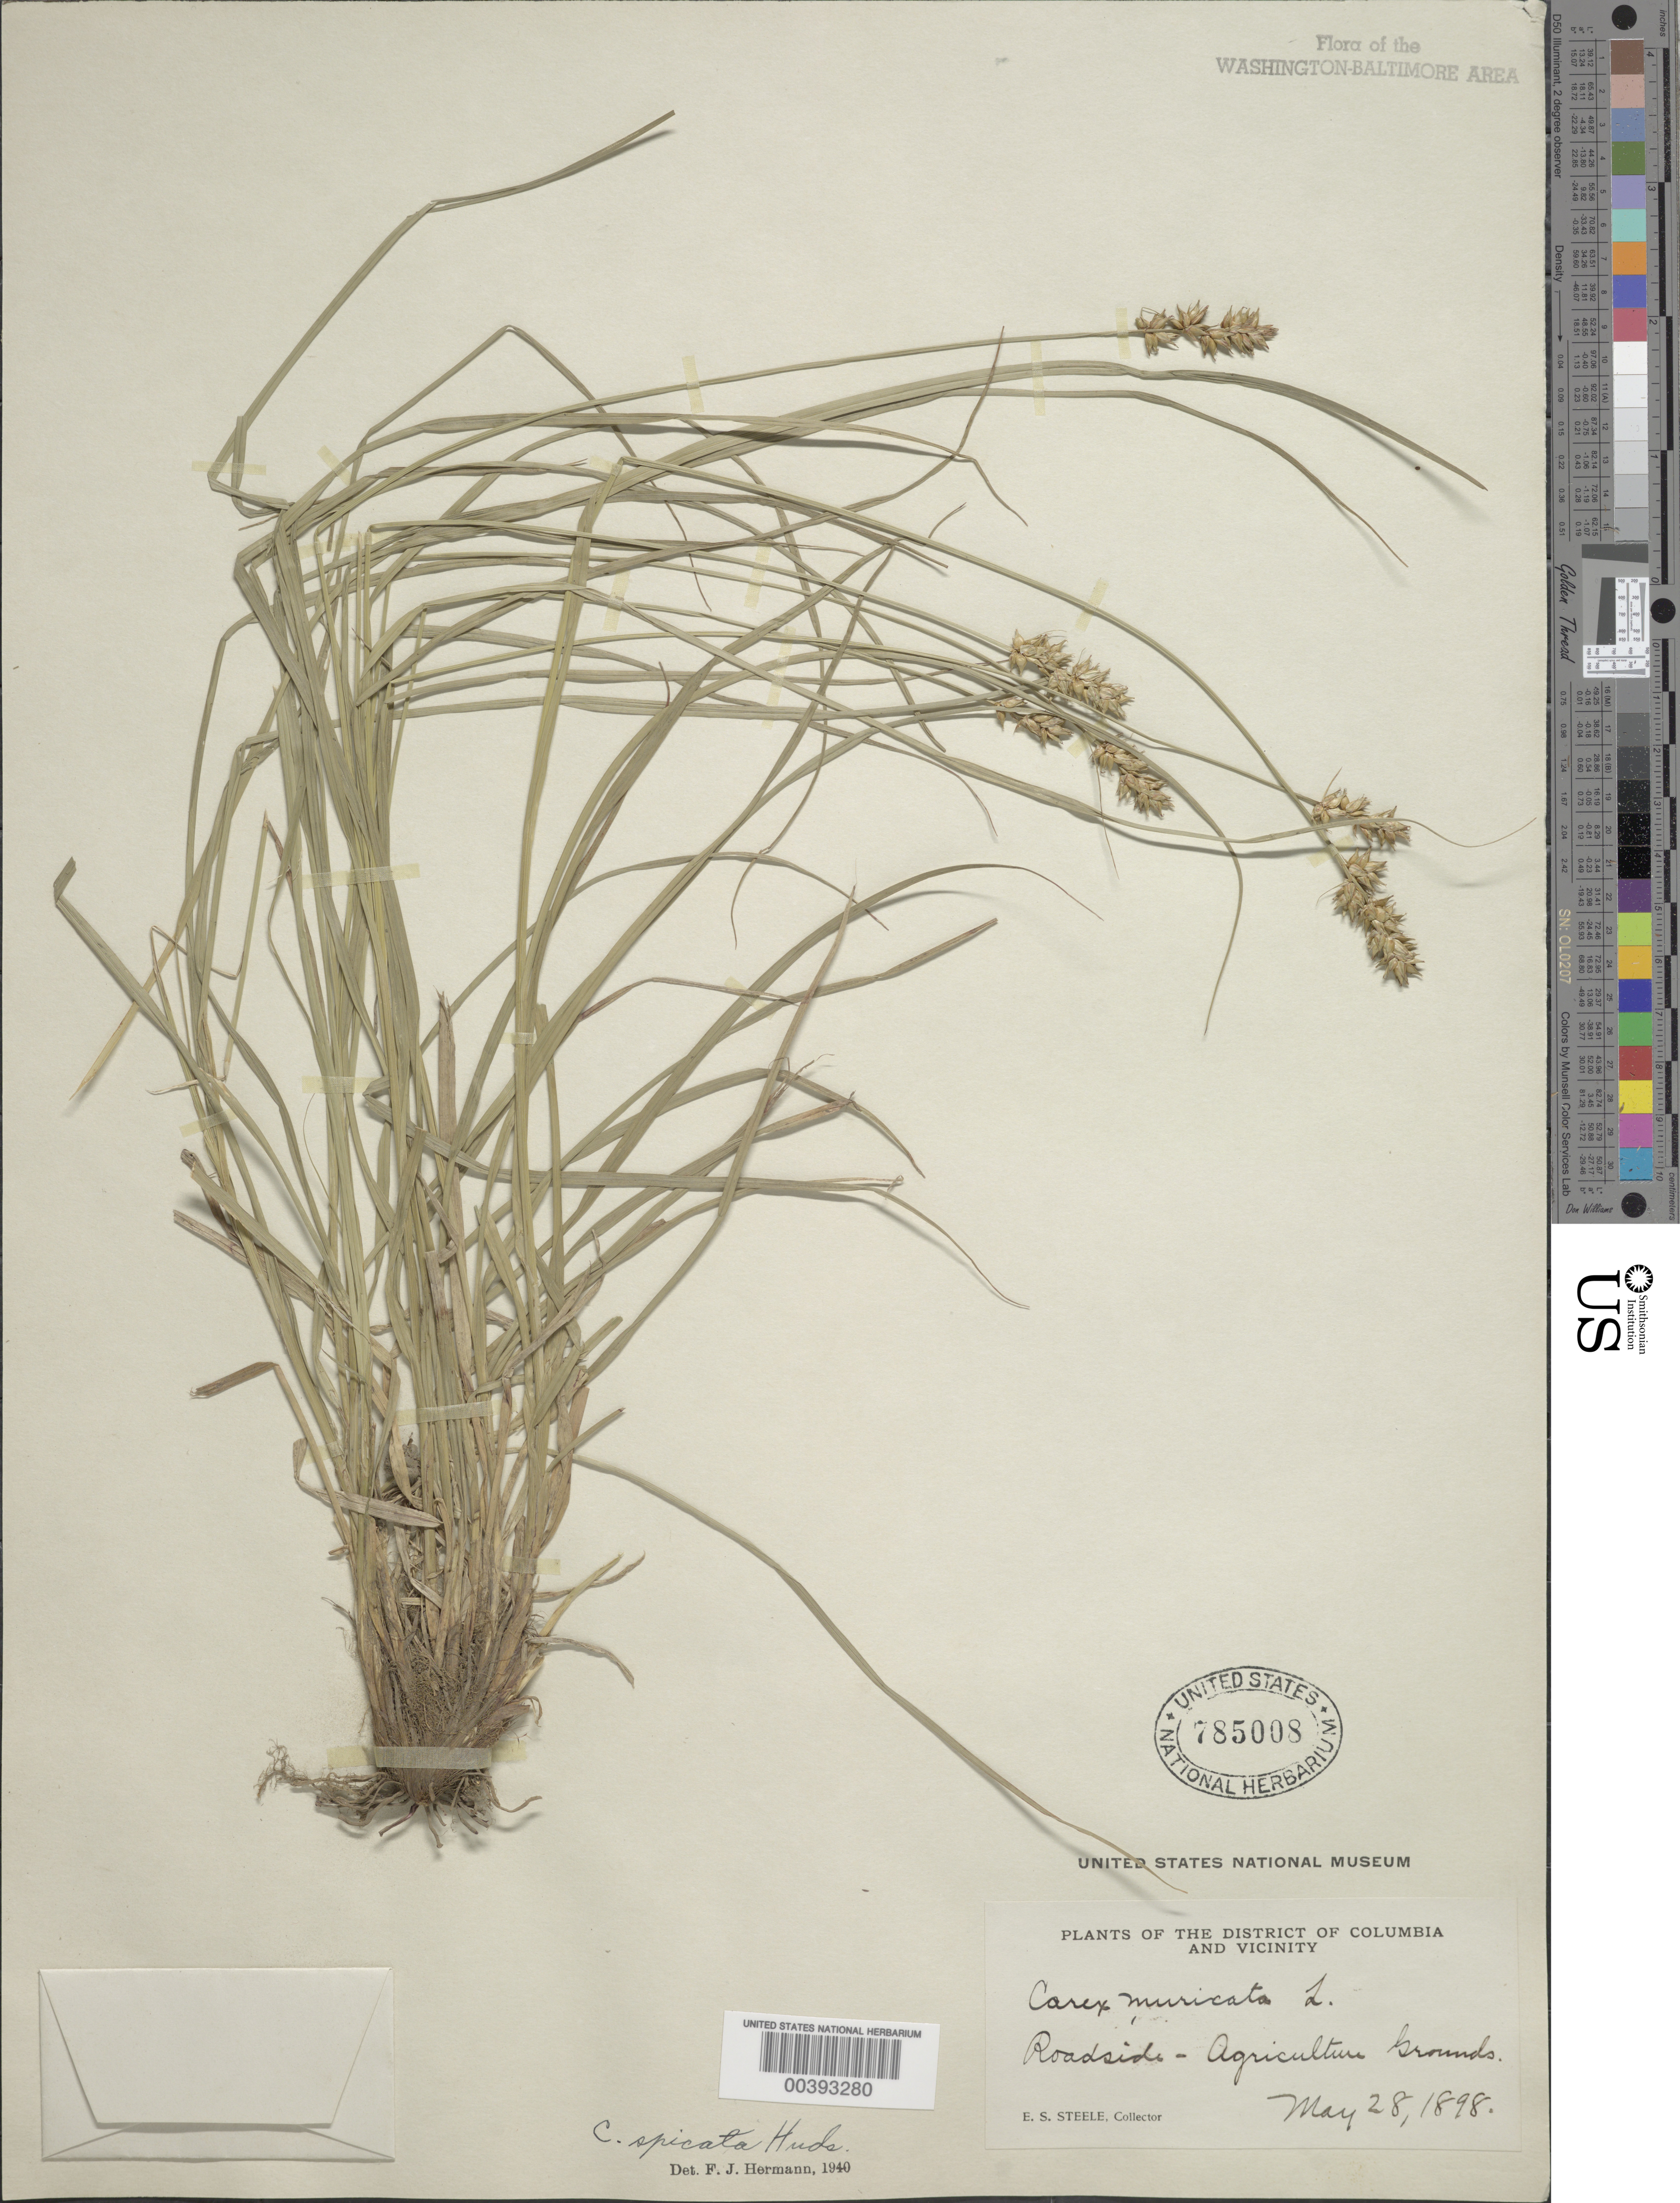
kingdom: Plantae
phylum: Tracheophyta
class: Liliopsida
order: Poales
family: Cyperaceae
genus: Carex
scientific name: Carex muricata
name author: L.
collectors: E. Steele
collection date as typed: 28 May 1898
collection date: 1898-05-28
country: United States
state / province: District of Columbia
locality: Agricultural grounds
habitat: Roadside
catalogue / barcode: US 785008